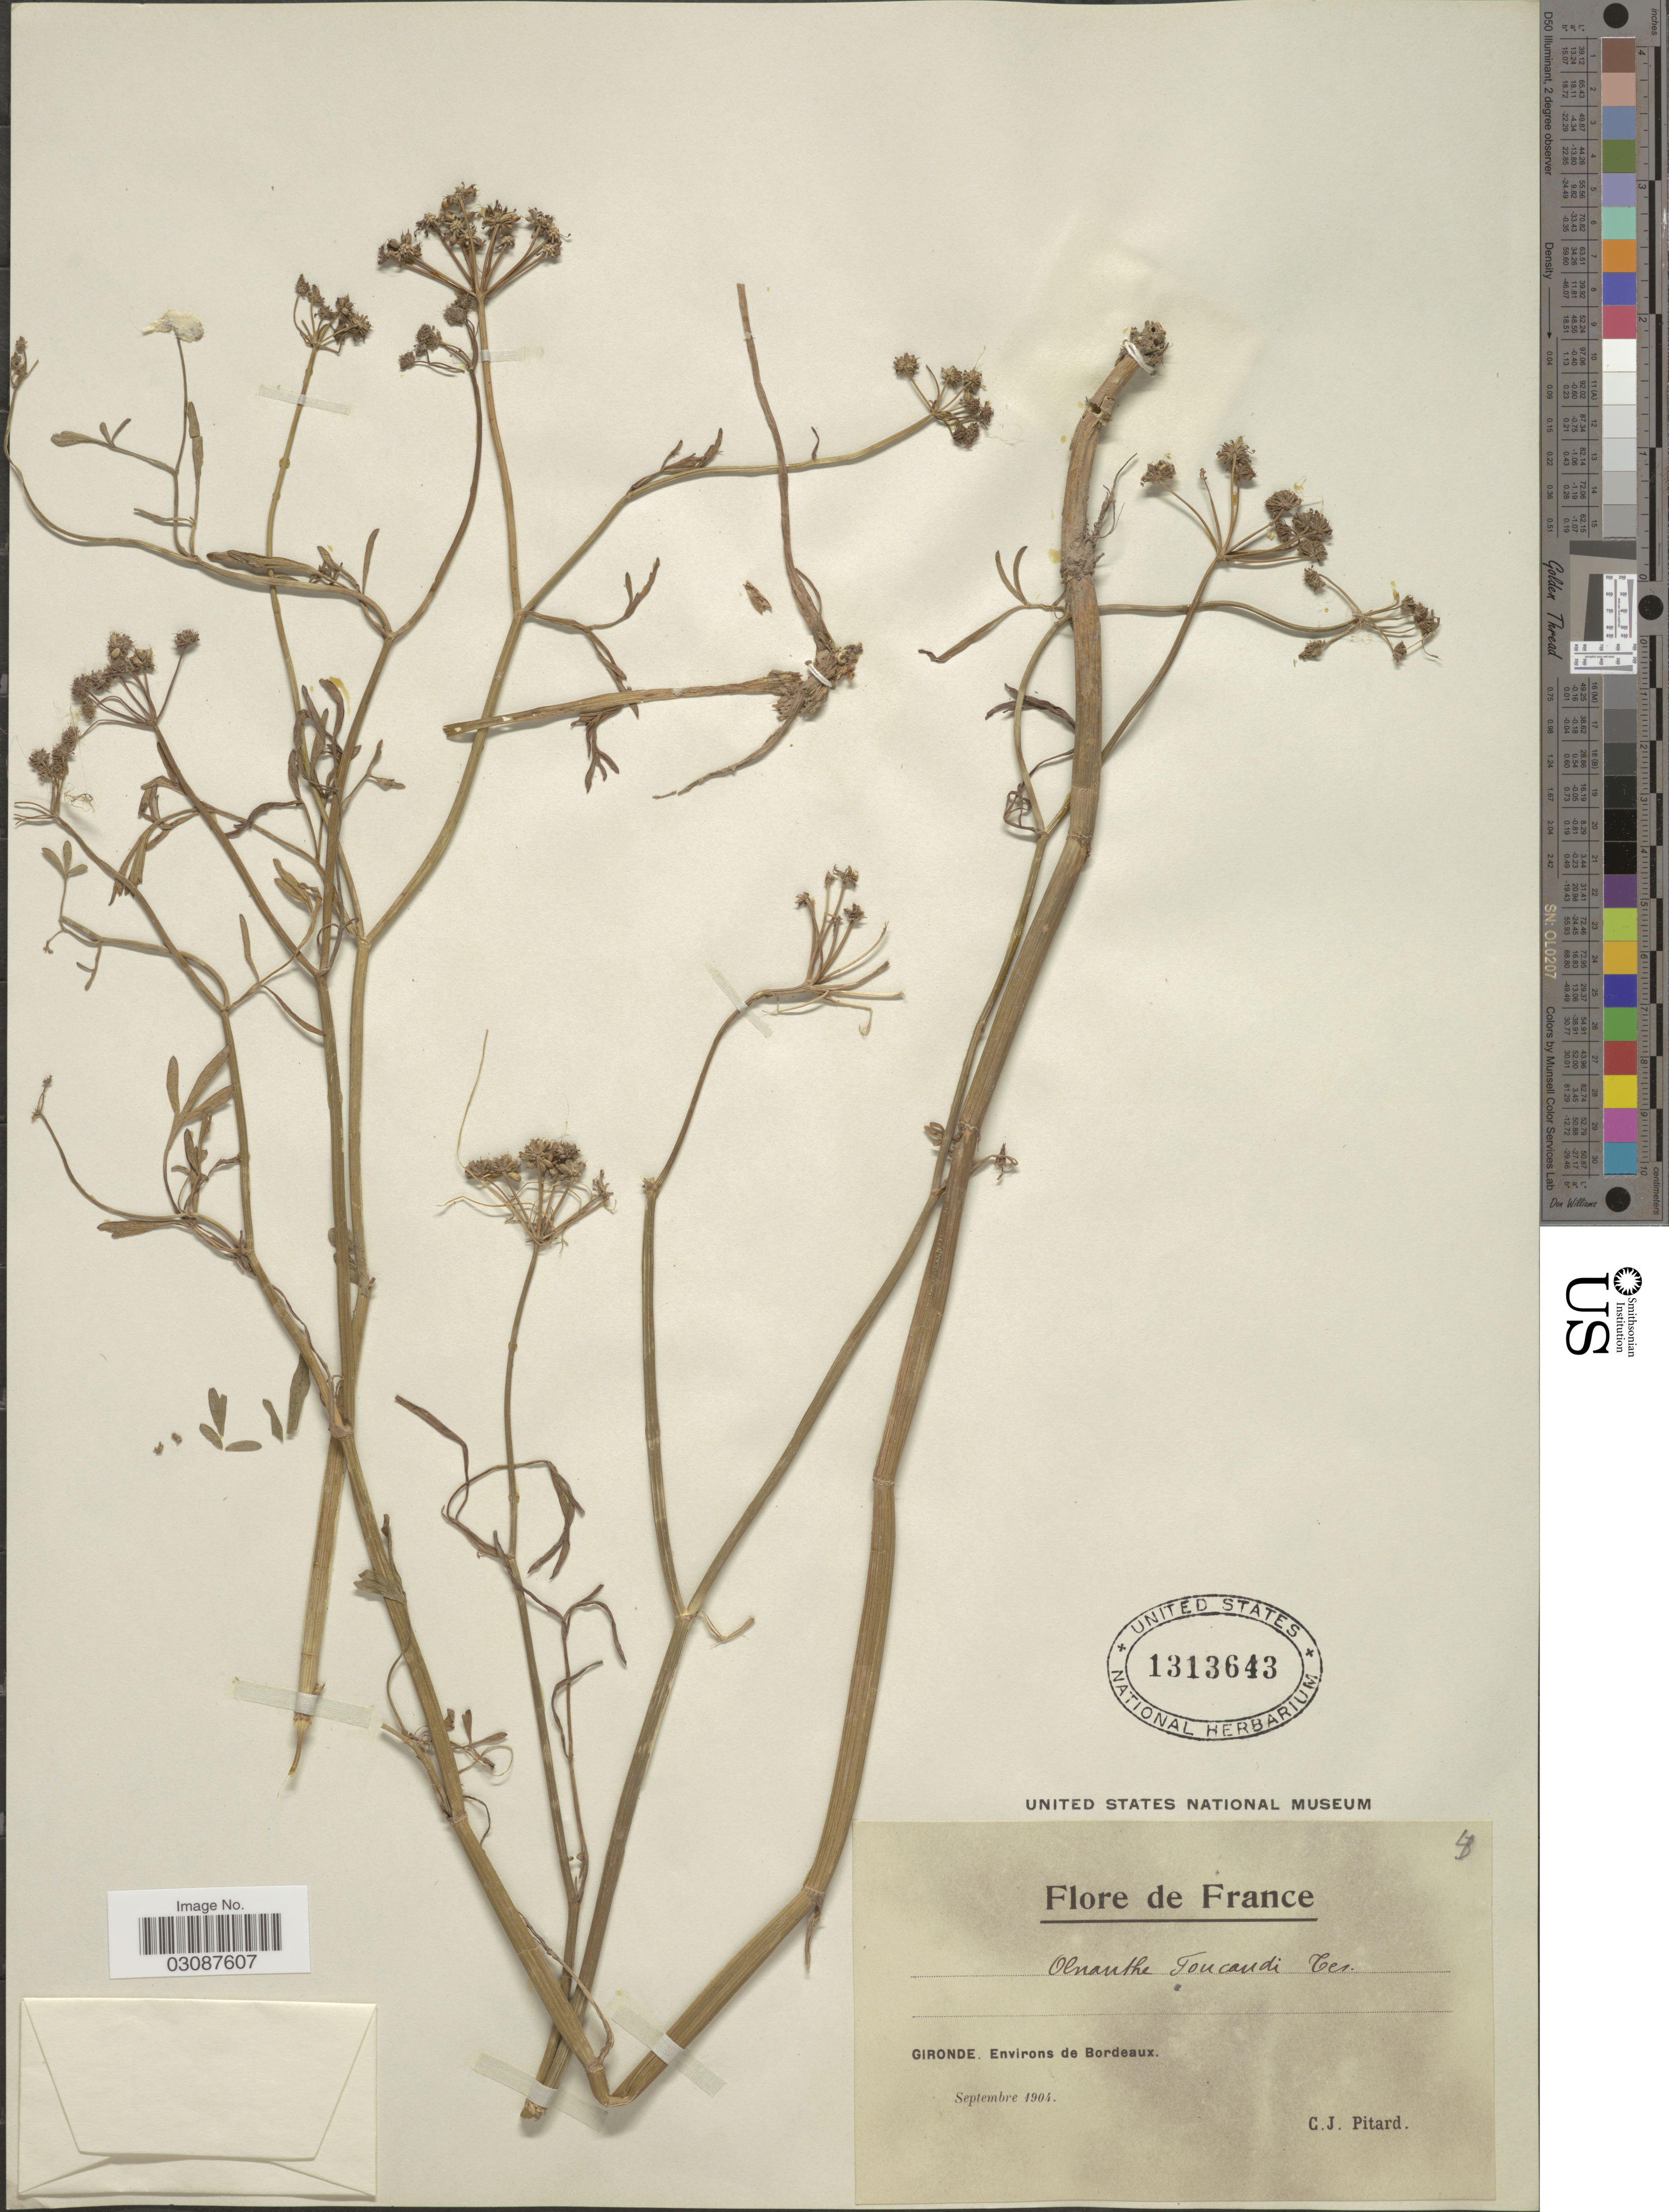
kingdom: Plantae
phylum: Tracheophyta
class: Magnoliopsida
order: Apiales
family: Apiaceae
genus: Oenanthe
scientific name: Oenanthe foucaudii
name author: Tess.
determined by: Strong, Mark T., (BOT), Smithsonian Institution - National Museum of Natural History (UNITED STATES)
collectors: C. Pitard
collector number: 4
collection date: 1904-09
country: France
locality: Gironde. Environs de Bordeaux.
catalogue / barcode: US 1313643